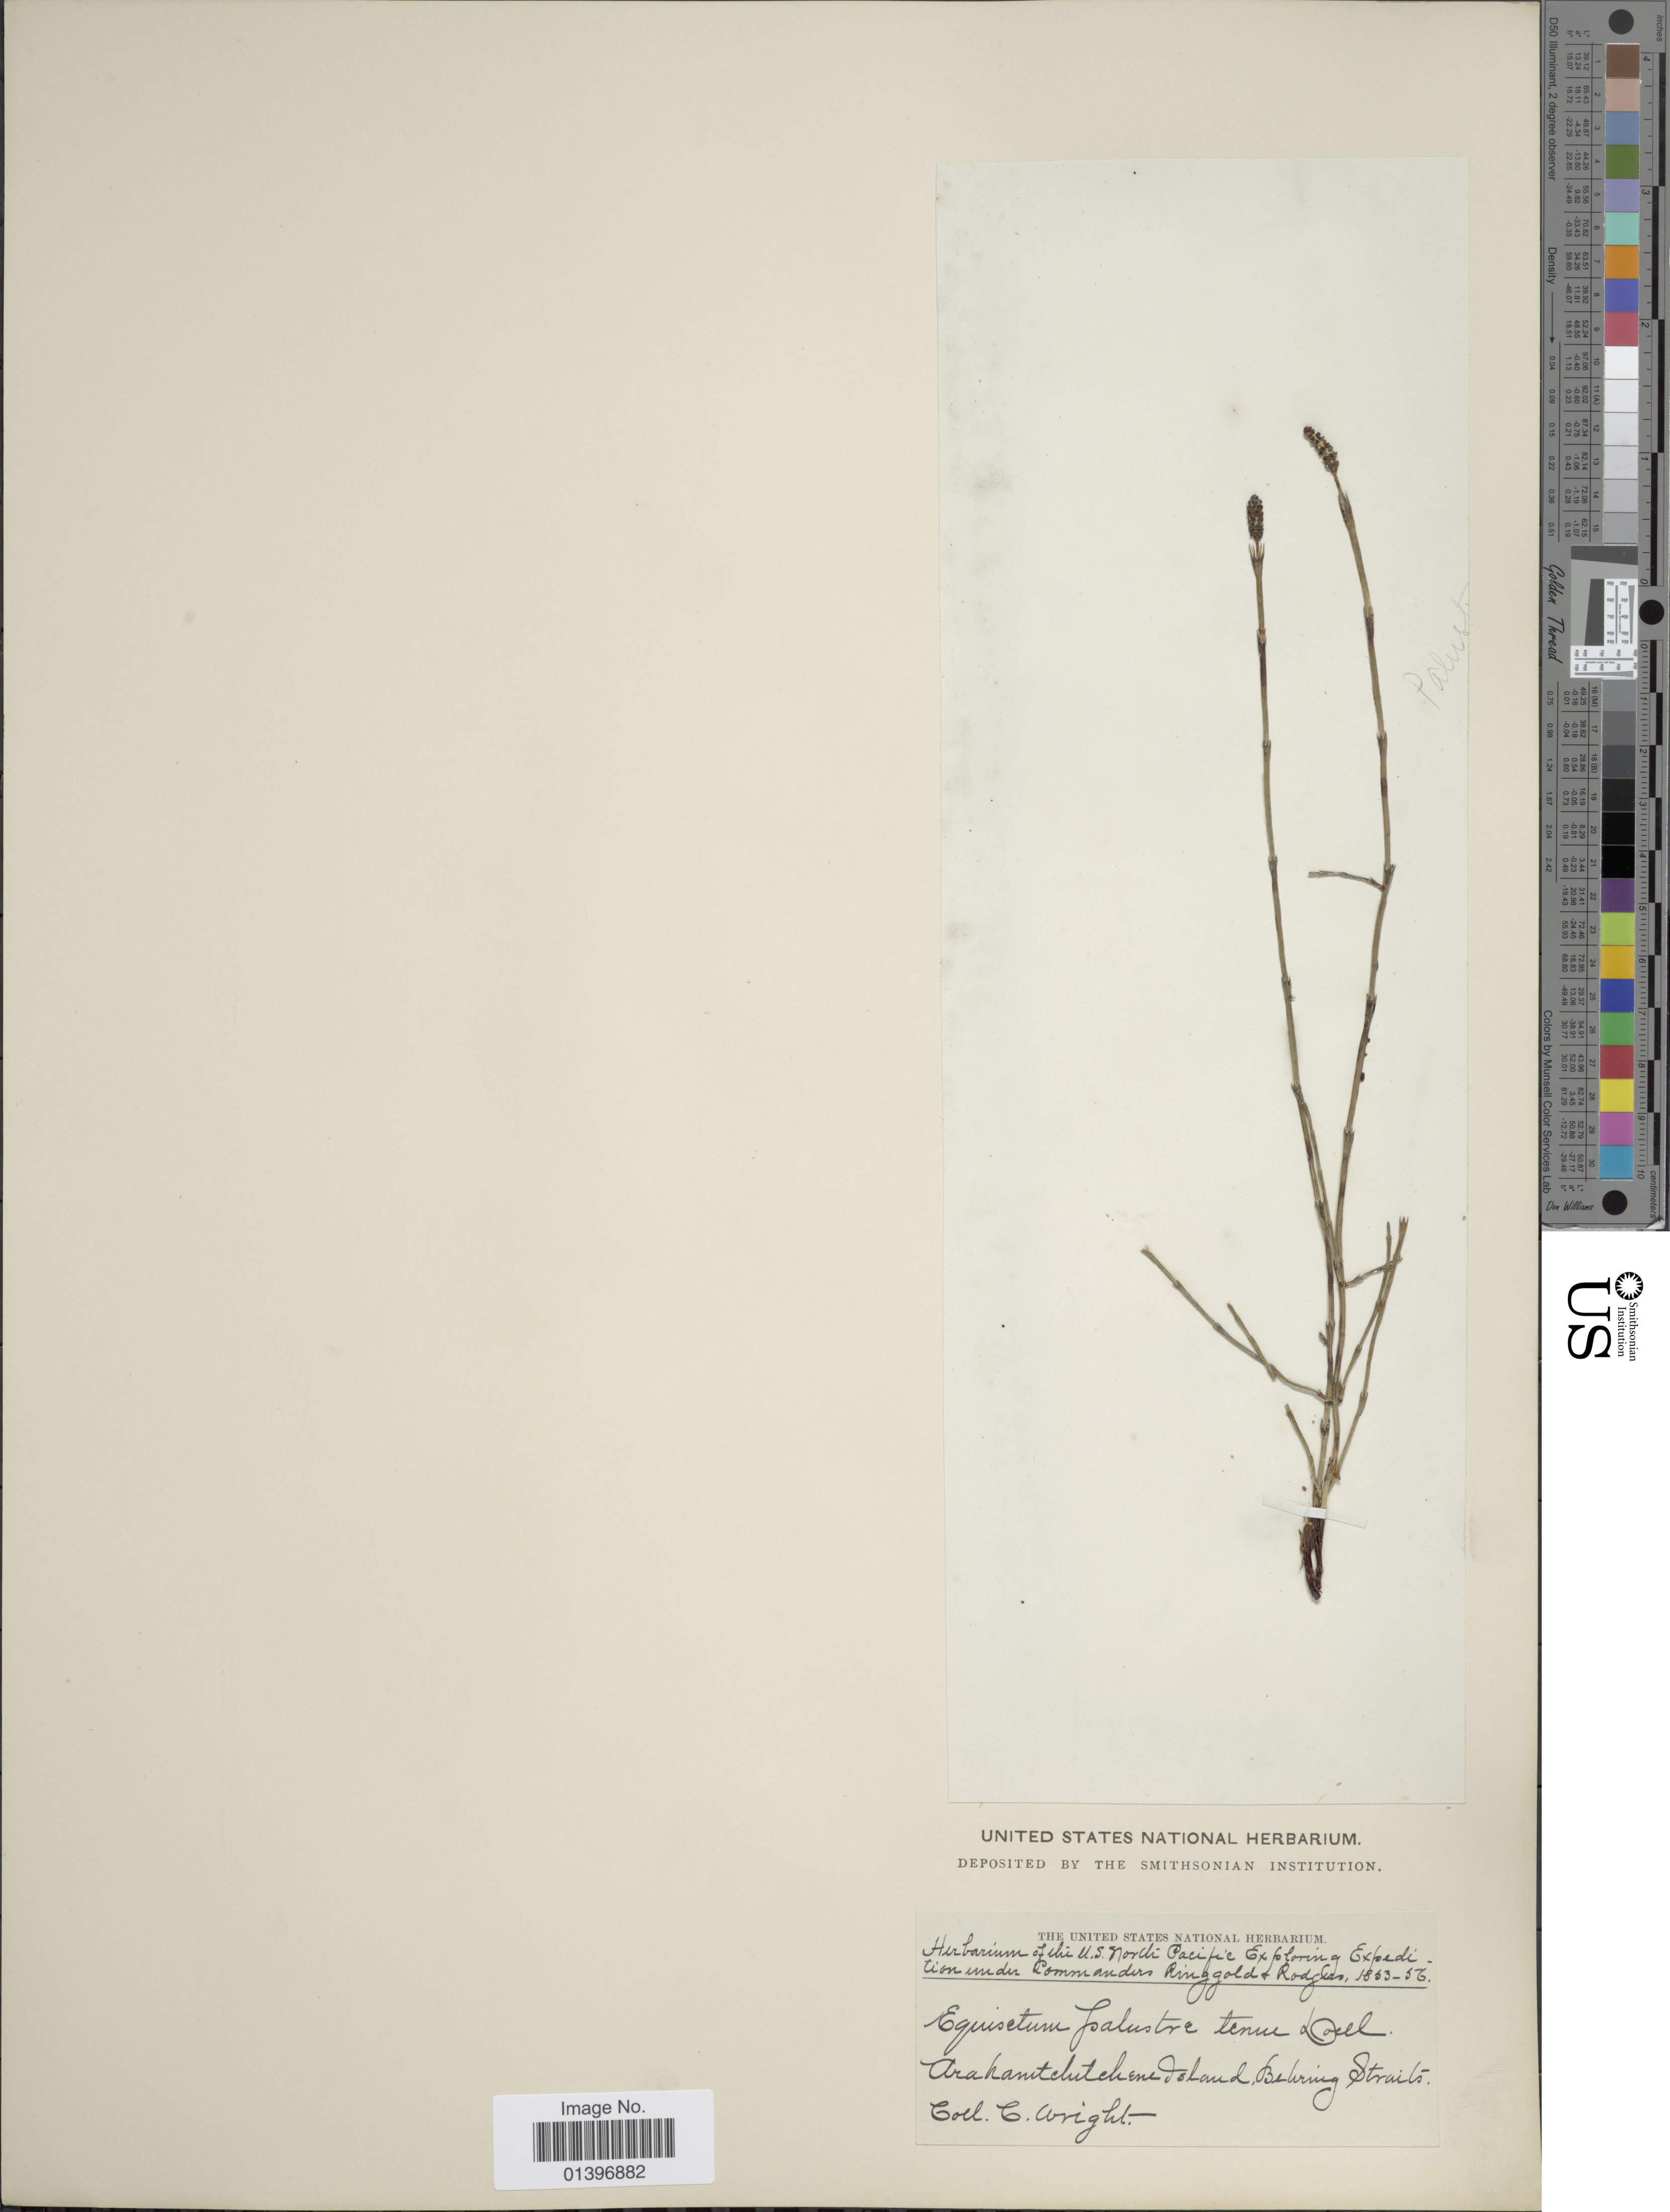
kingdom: Plantae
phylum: Tracheophyta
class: Polypodiopsida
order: Equisetales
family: Equisetaceae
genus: Equisetum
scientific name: Equisetum palustre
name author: L.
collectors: C. Wright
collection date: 1853/1856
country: Russian Federation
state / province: Kamchatka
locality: Arakamtchutchene Island, Behring Strait